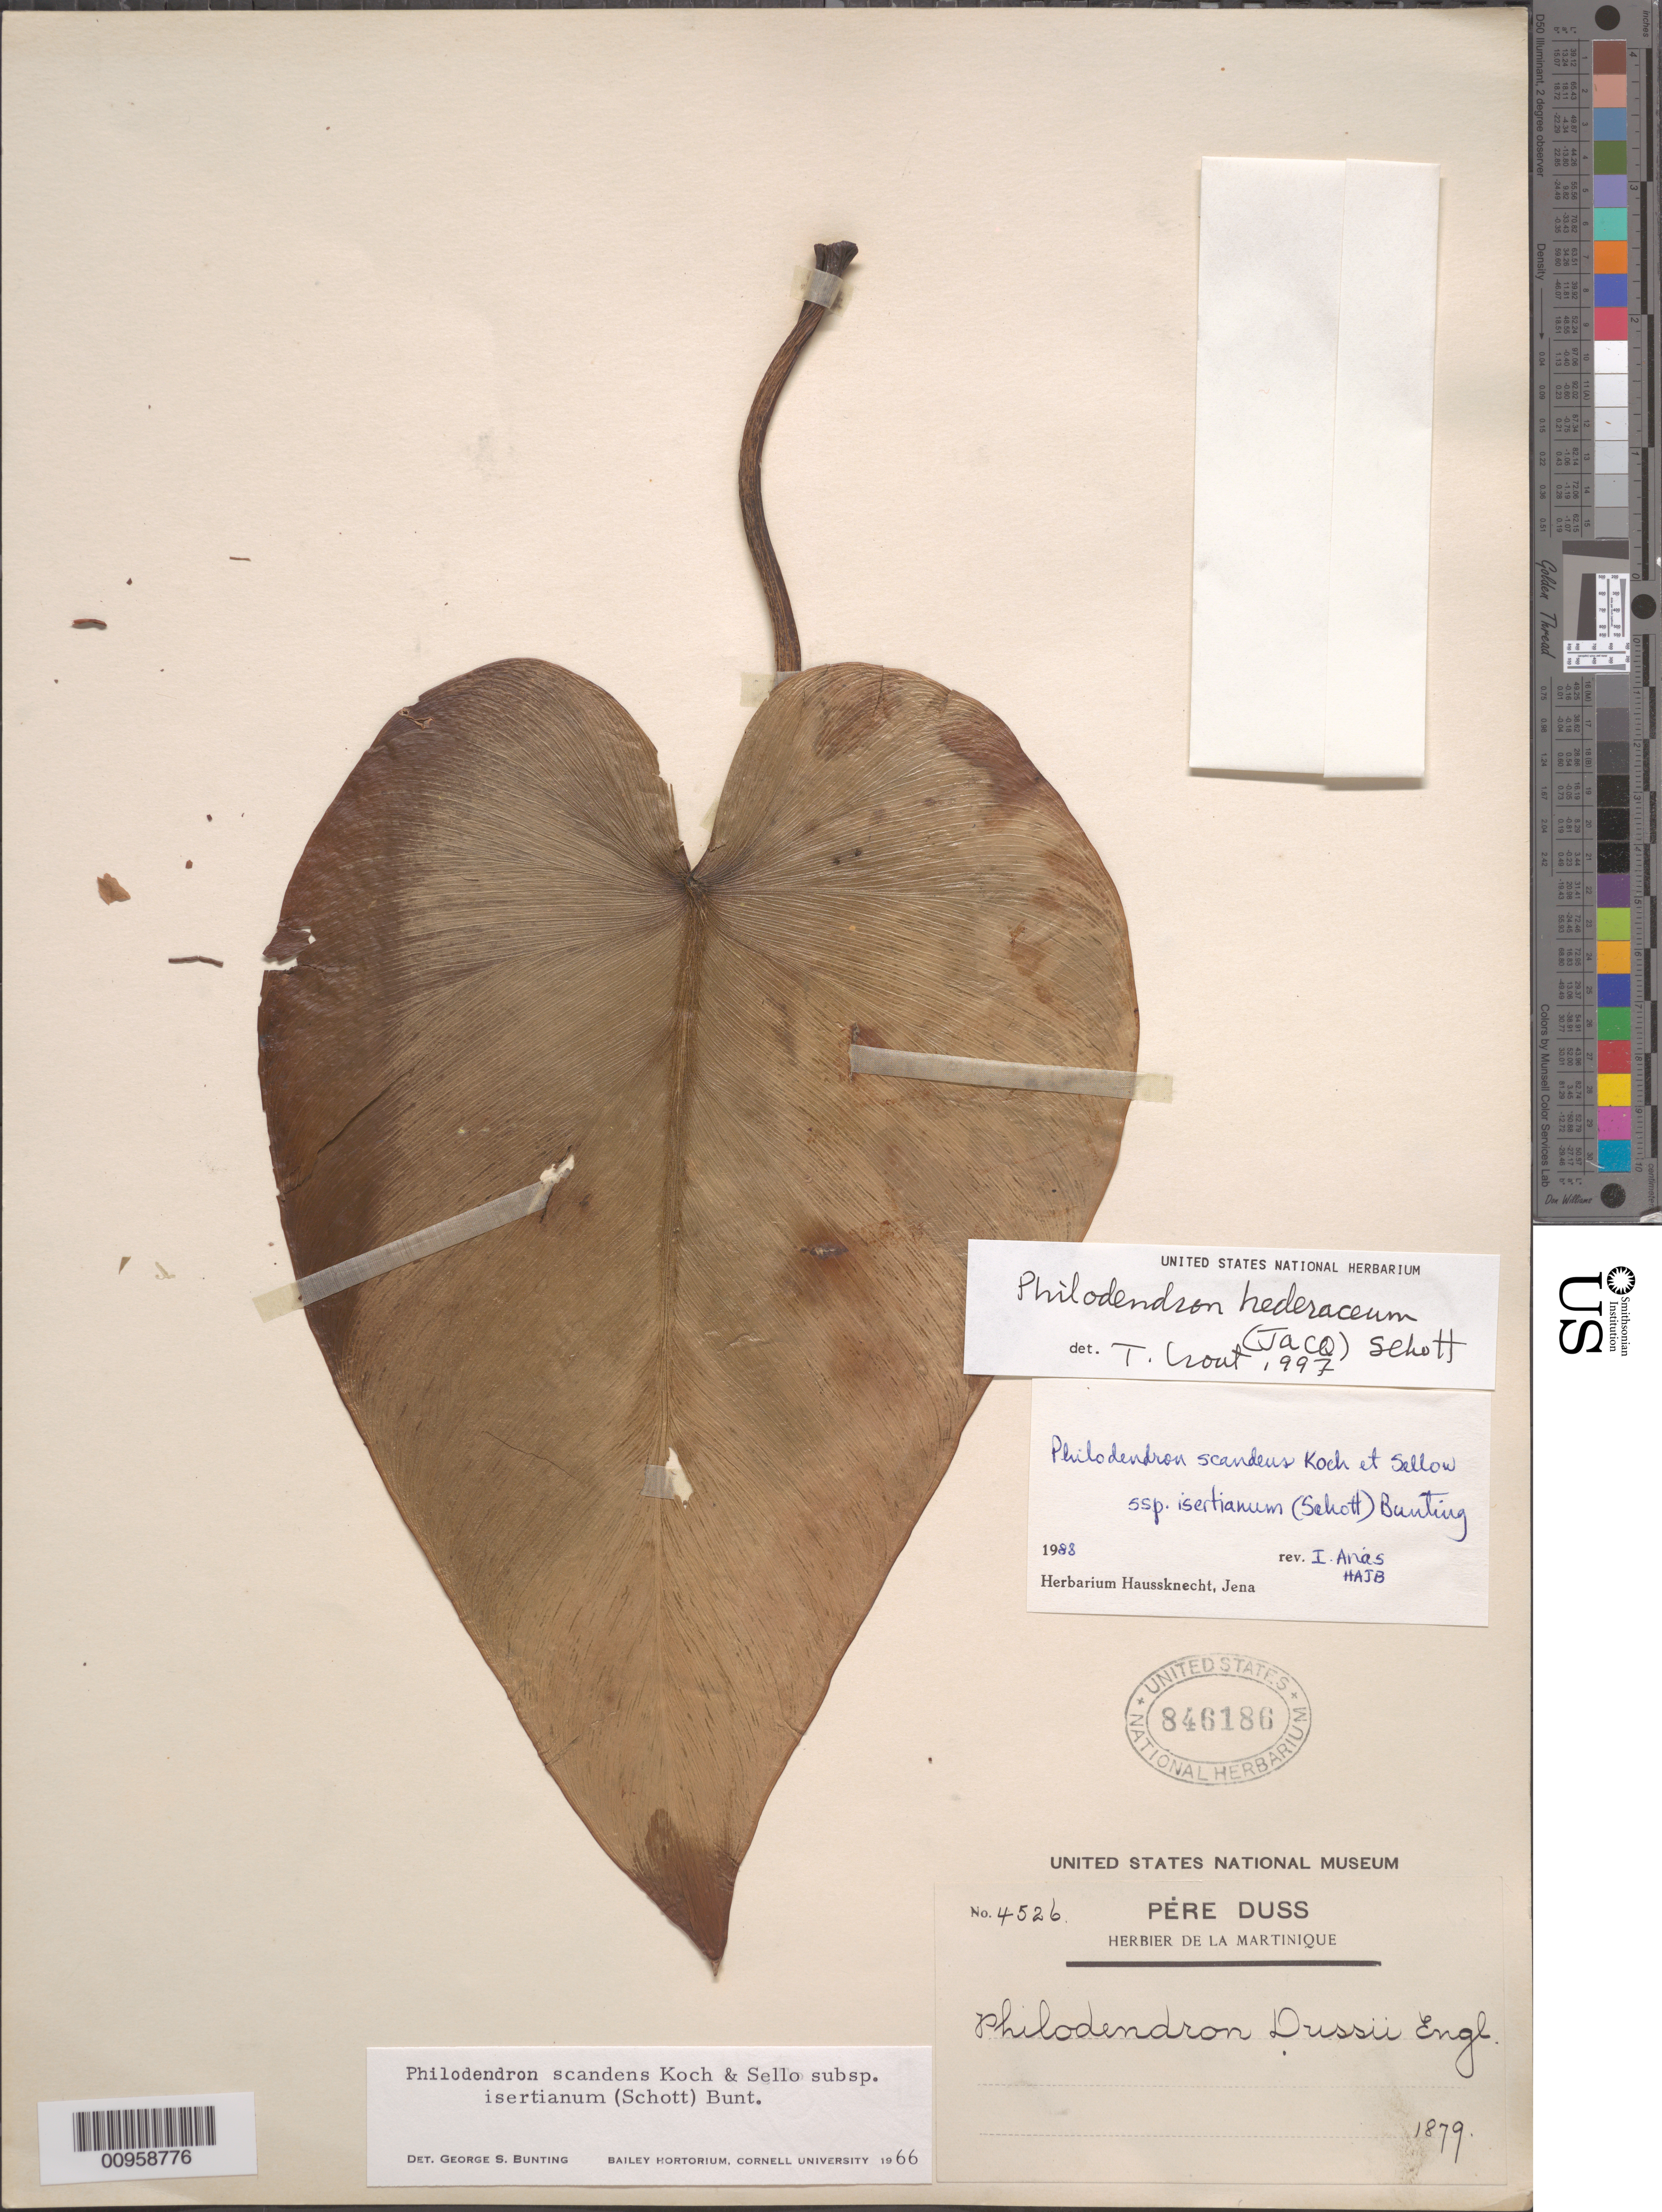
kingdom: Plantae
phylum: Tracheophyta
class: Liliopsida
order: Alismatales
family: Araceae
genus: Philodendron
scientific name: Philodendron hederaceum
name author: (Jacq.) Schott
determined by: Croat, Thomas B., Missouri Botanical Garden (MO)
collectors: Père Duss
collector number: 4526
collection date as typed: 1879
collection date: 1879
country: Martinique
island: Martinique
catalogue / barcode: US 846186